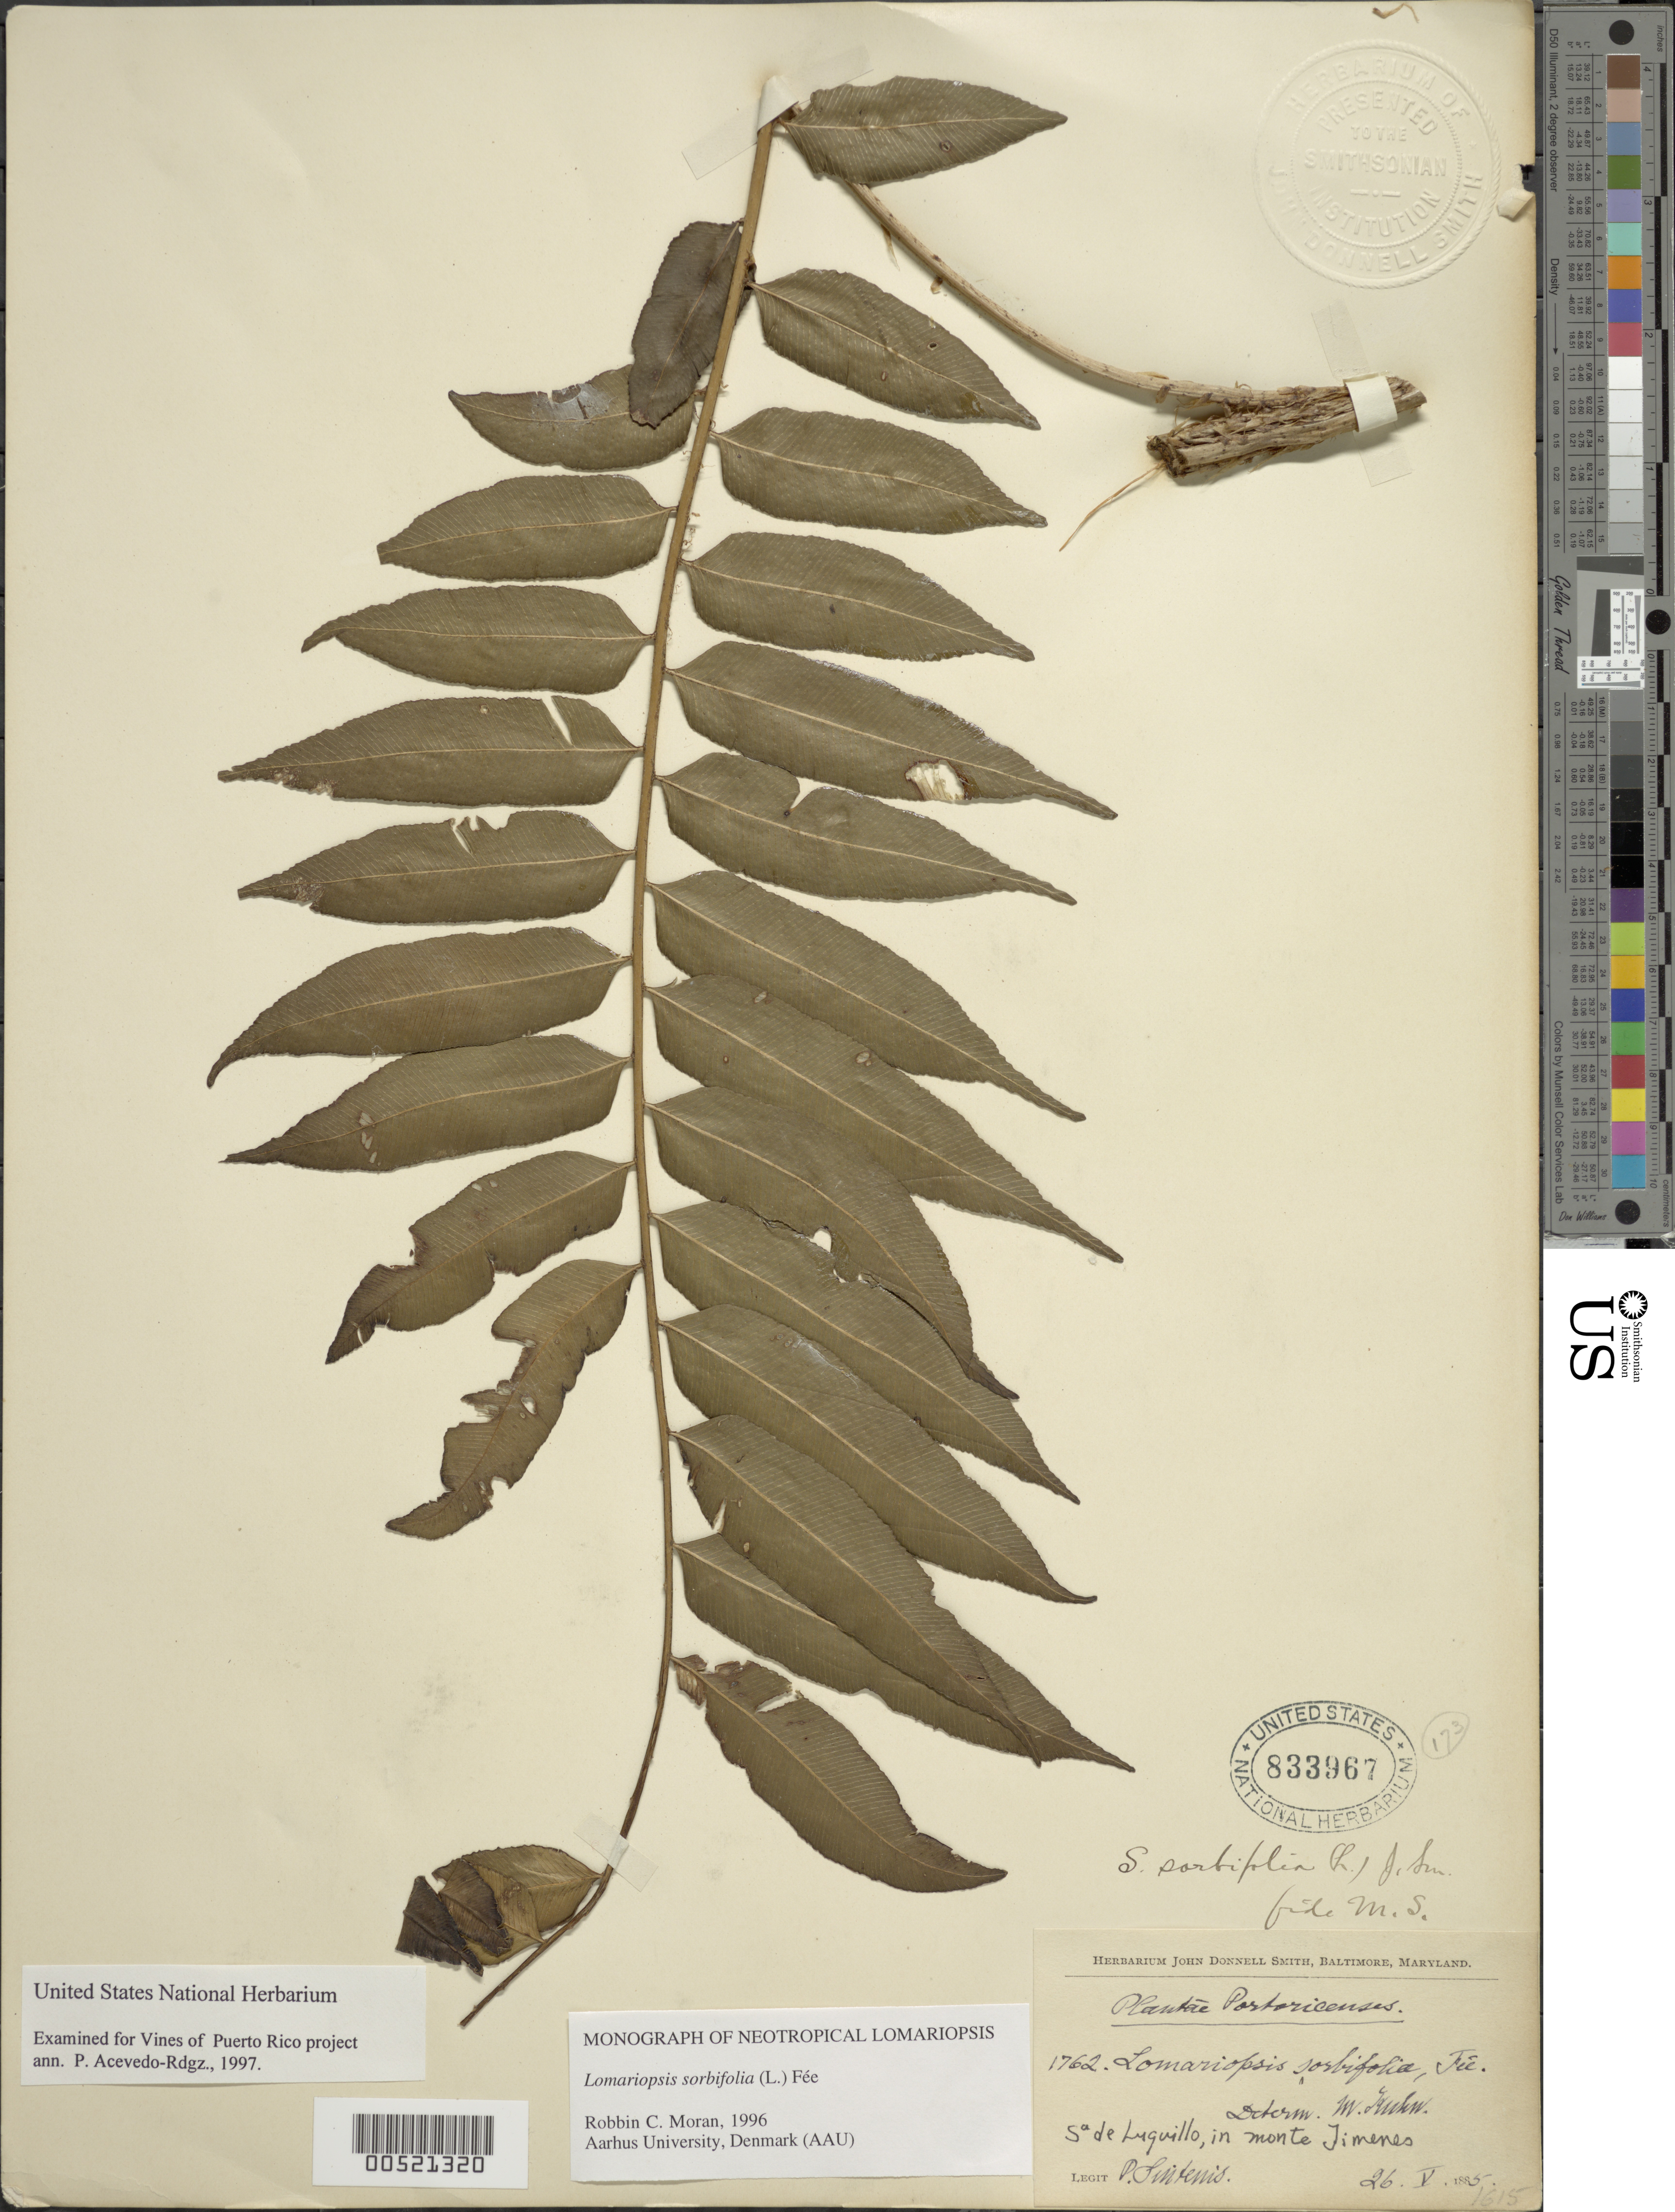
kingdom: Plantae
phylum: Tracheophyta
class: Polypodiopsida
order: Polypodiales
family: Lomariopsidaceae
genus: Lomariopsis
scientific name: Lomariopsis sorbifolia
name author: (L.) Fée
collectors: P. Sintenis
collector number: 1762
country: Puerto Rico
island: Greater Antilles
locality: Luquillo Mts., Mt. Jimenes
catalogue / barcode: US 833967